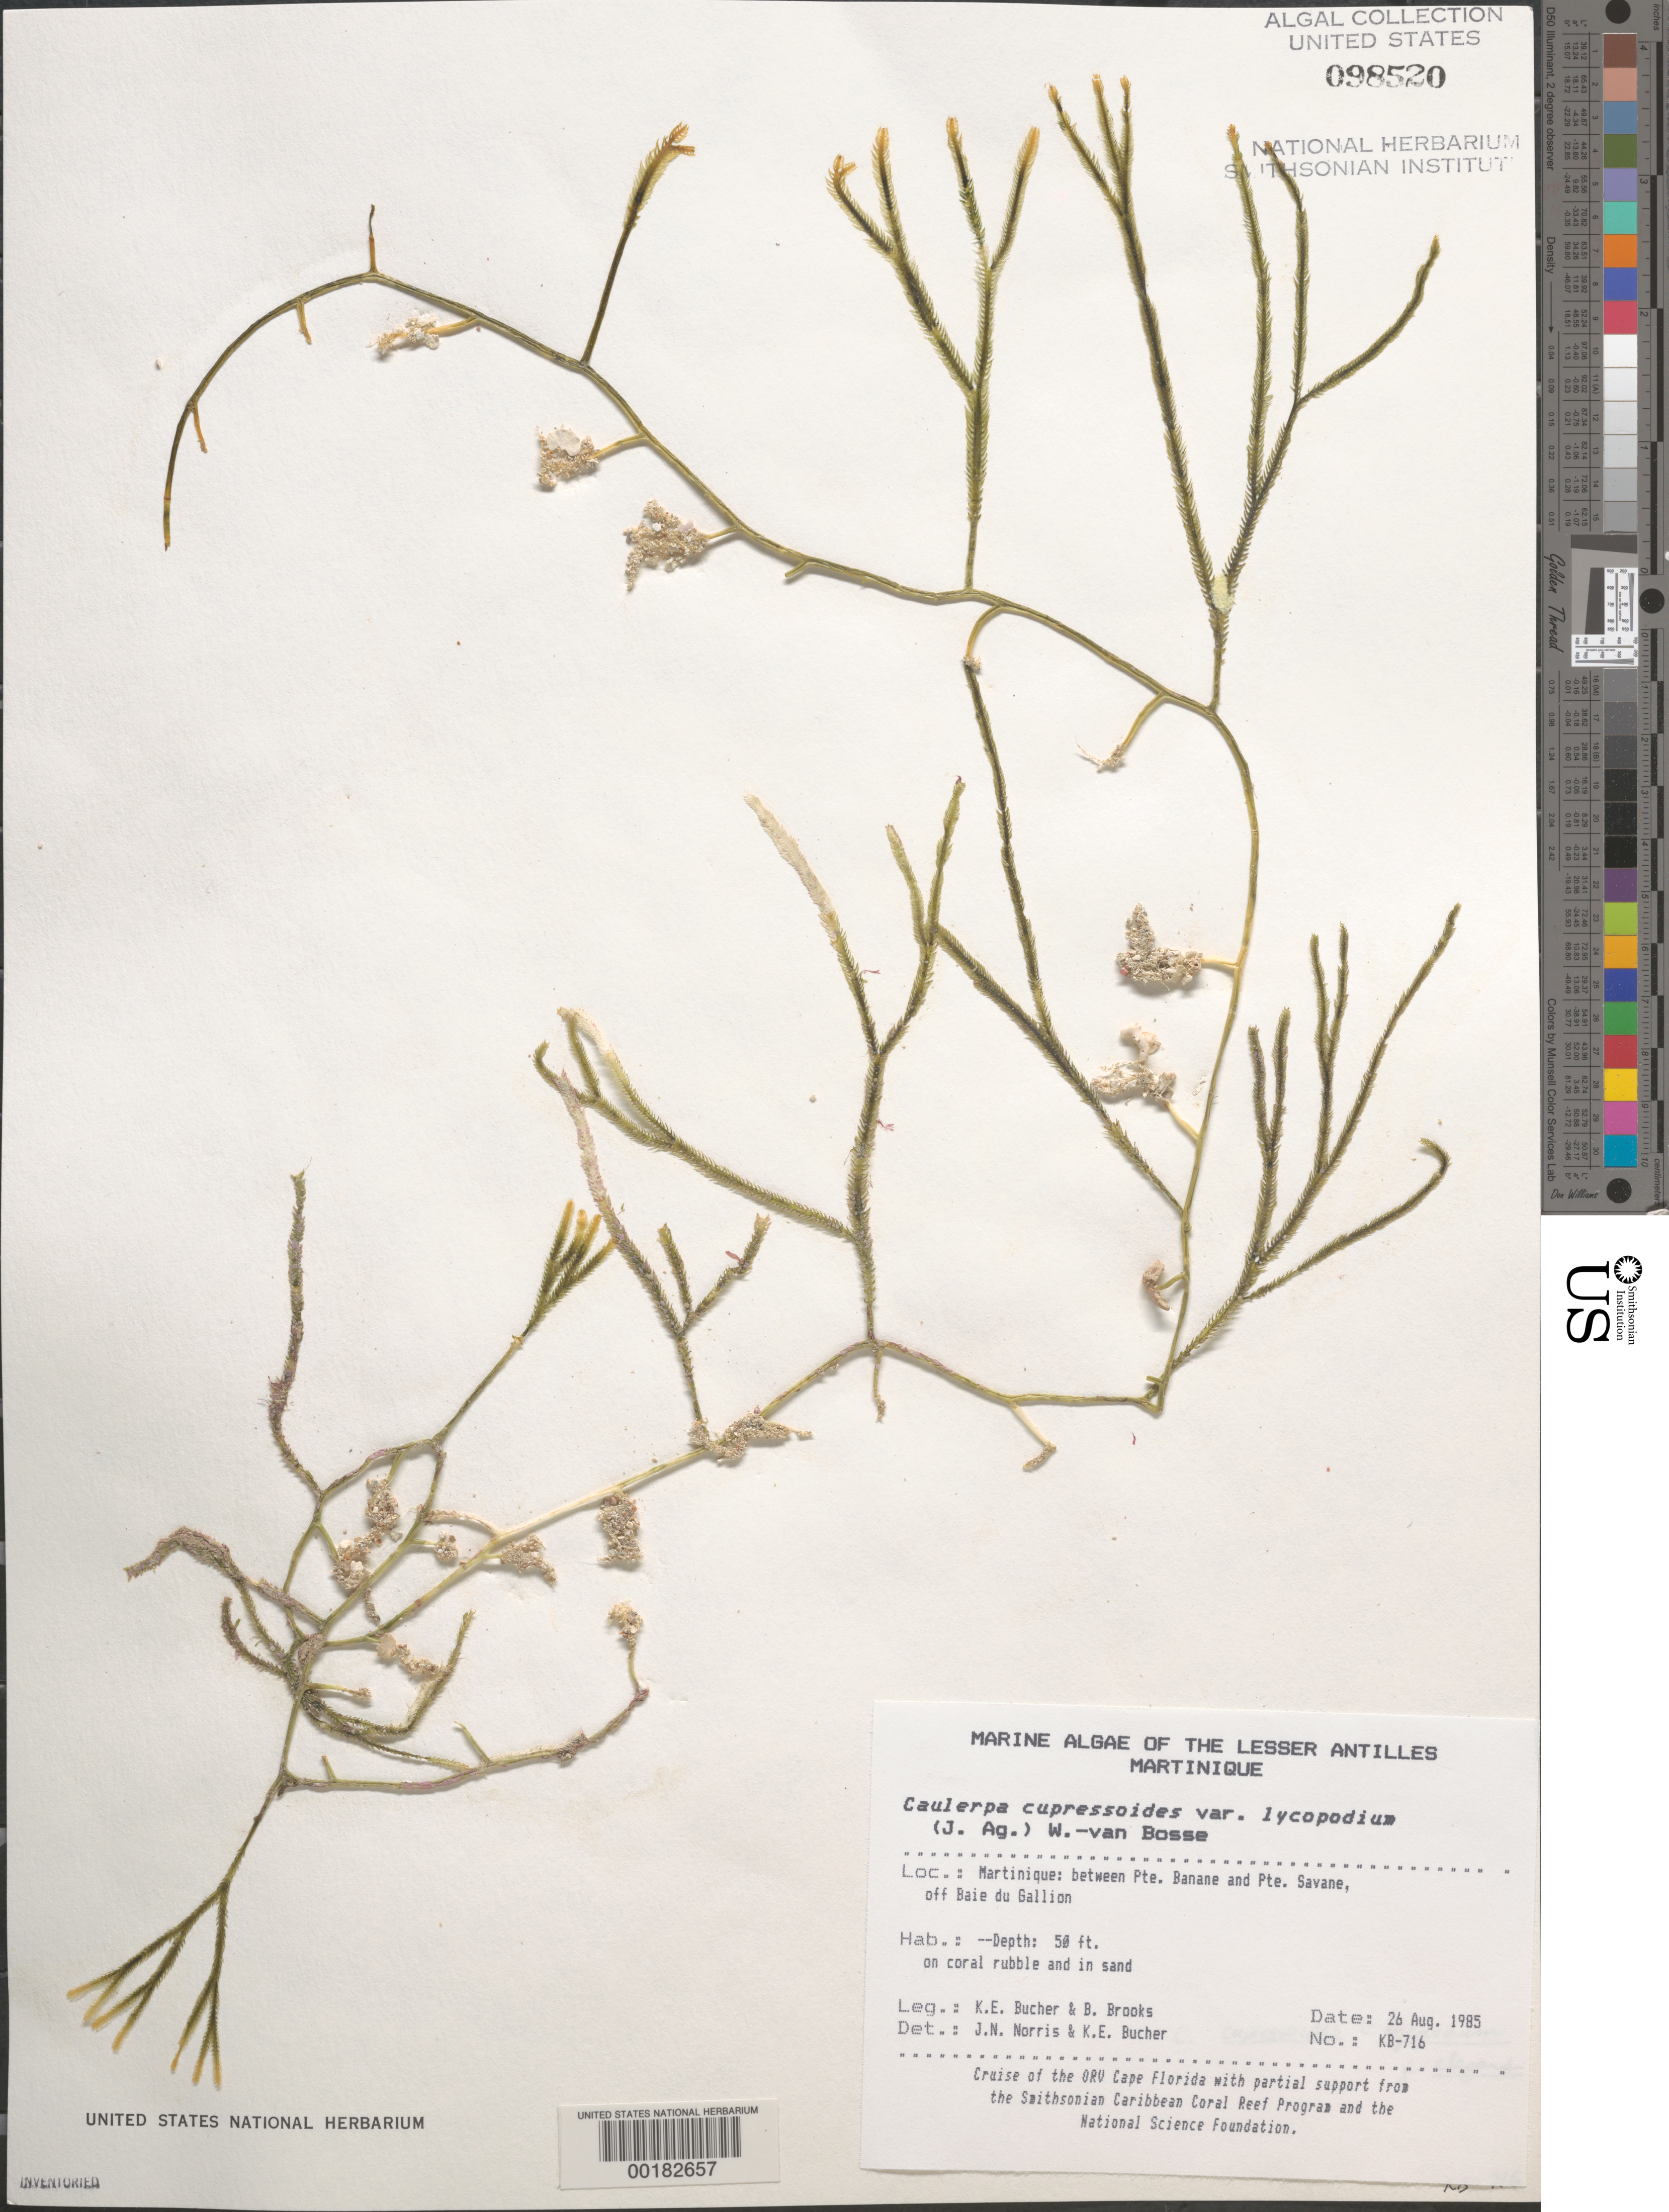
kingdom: Plantae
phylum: Chlorophyta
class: Ulvophyceae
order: Bryopsidales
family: Caulerpaceae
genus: Caulerpa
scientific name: Caulerpa cupressoides var. lycopodium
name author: Weber Bosse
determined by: Norris, J. N.; Bucher, K. E.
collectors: K. E. Bucher & B. Brooks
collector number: Kb-716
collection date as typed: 26 Aug 1985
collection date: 1985-08-26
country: Martinique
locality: Between Pointe Banane and Pointe Savane, off Baie du Galion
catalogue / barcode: US 98520